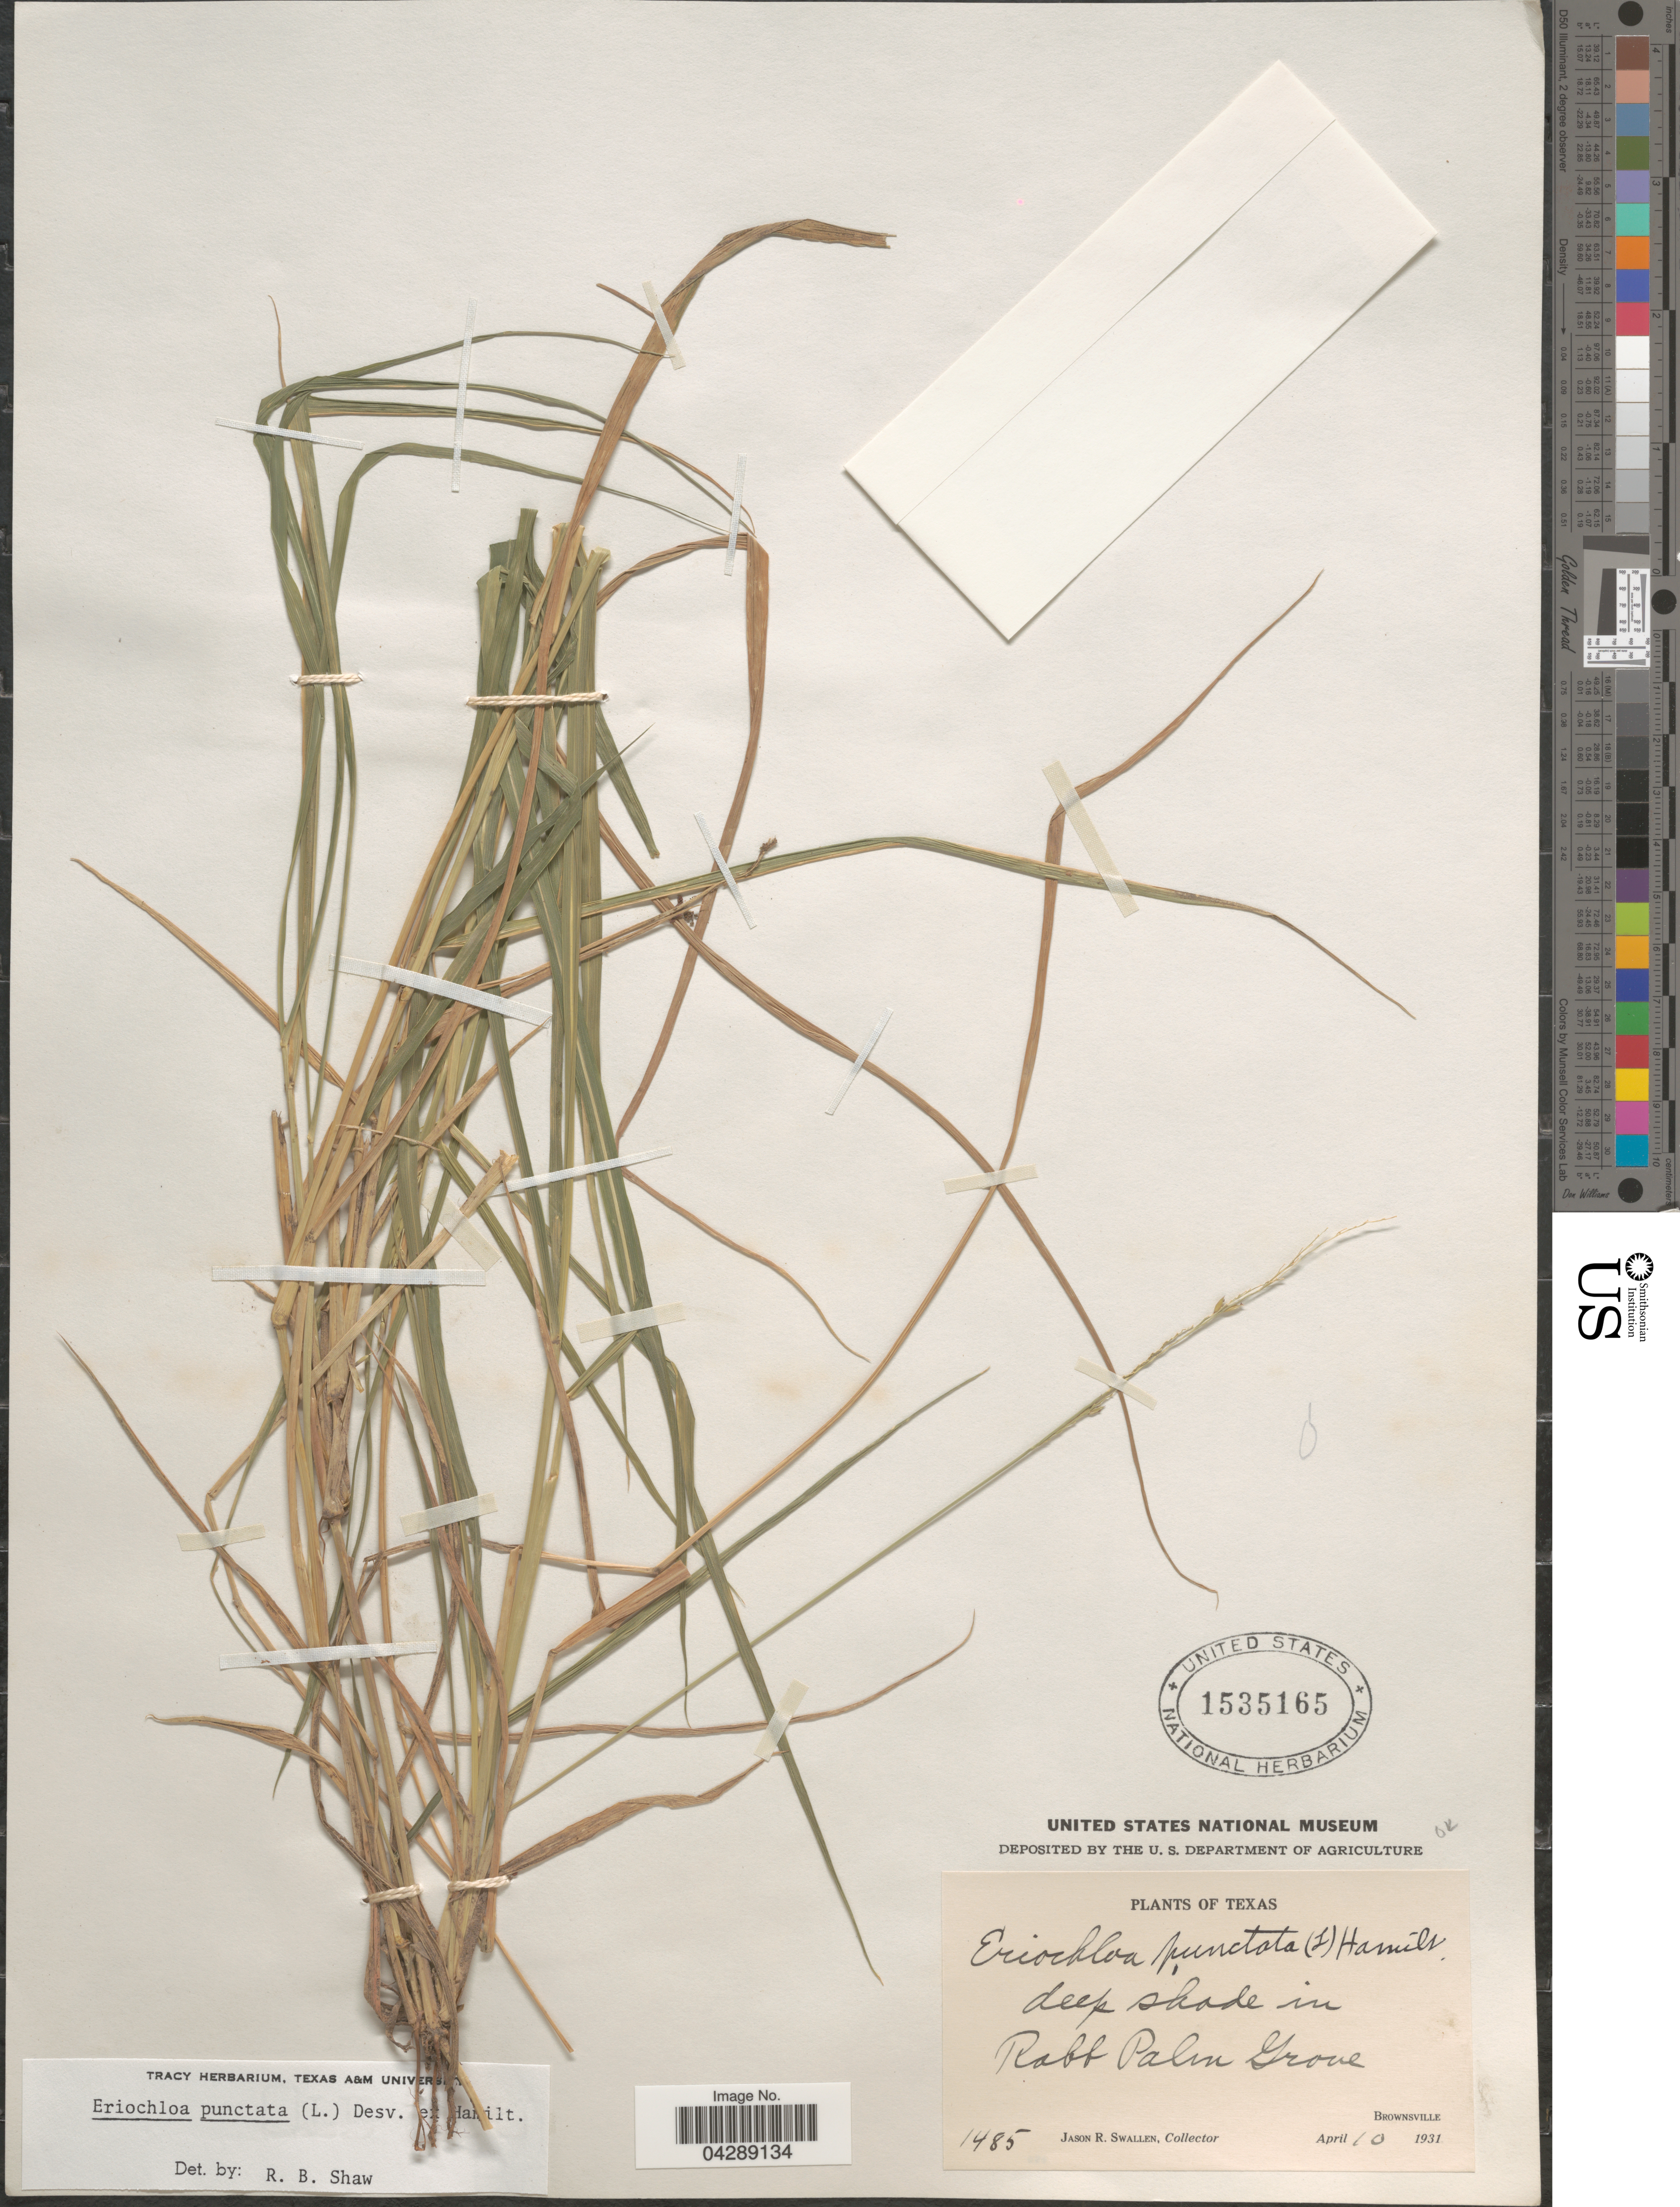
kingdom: Plantae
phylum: Tracheophyta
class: Liliopsida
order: Poales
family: Poaceae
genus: Eriochloa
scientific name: Eriochloa punctata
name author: (L.) Desv. ex Ham.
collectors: J. R. Swallen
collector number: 1485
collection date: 1931-04-10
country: United States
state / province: Texas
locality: Deep shade in Rabb Palm Grove. Brownsville.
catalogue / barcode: US 1535165